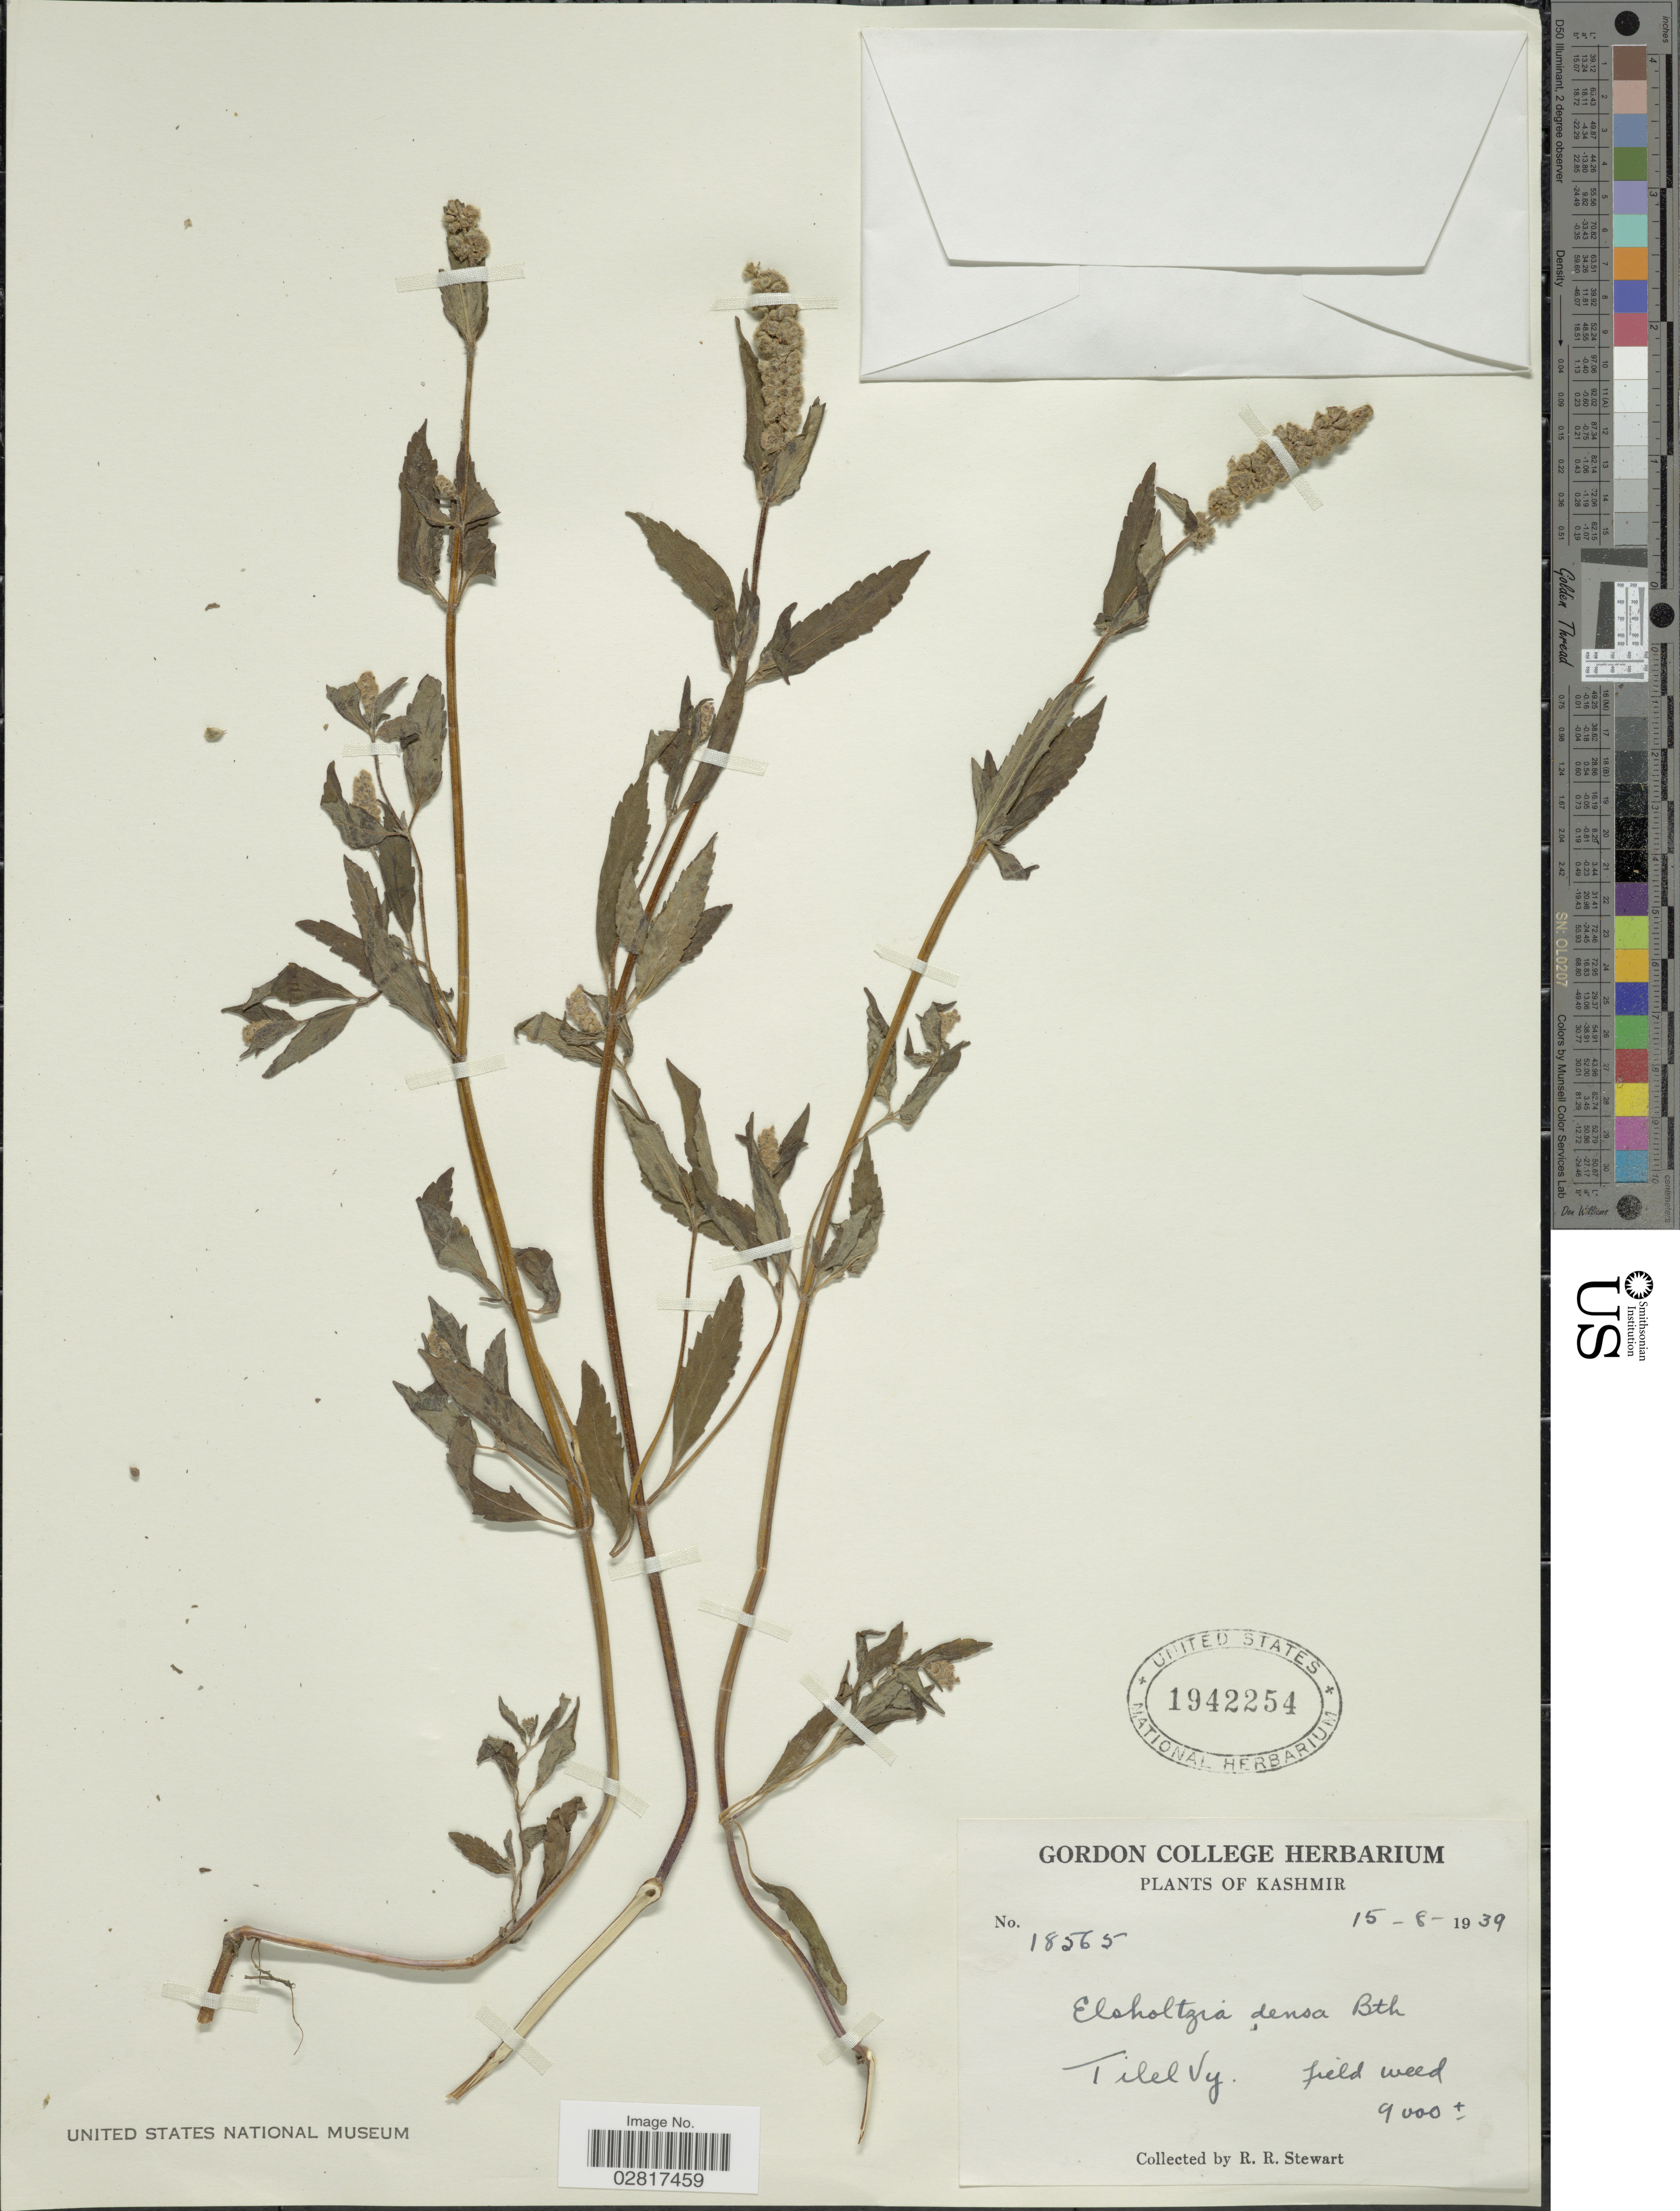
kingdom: Plantae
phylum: Tracheophyta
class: Magnoliopsida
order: Lamiales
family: Lamiaceae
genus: Elsholtzia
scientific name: Elsholtzia densa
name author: Benth.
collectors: R. R. Stewart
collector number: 18565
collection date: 1939-08-15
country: India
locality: Kashmir, Tilel Vy.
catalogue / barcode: US 1942254